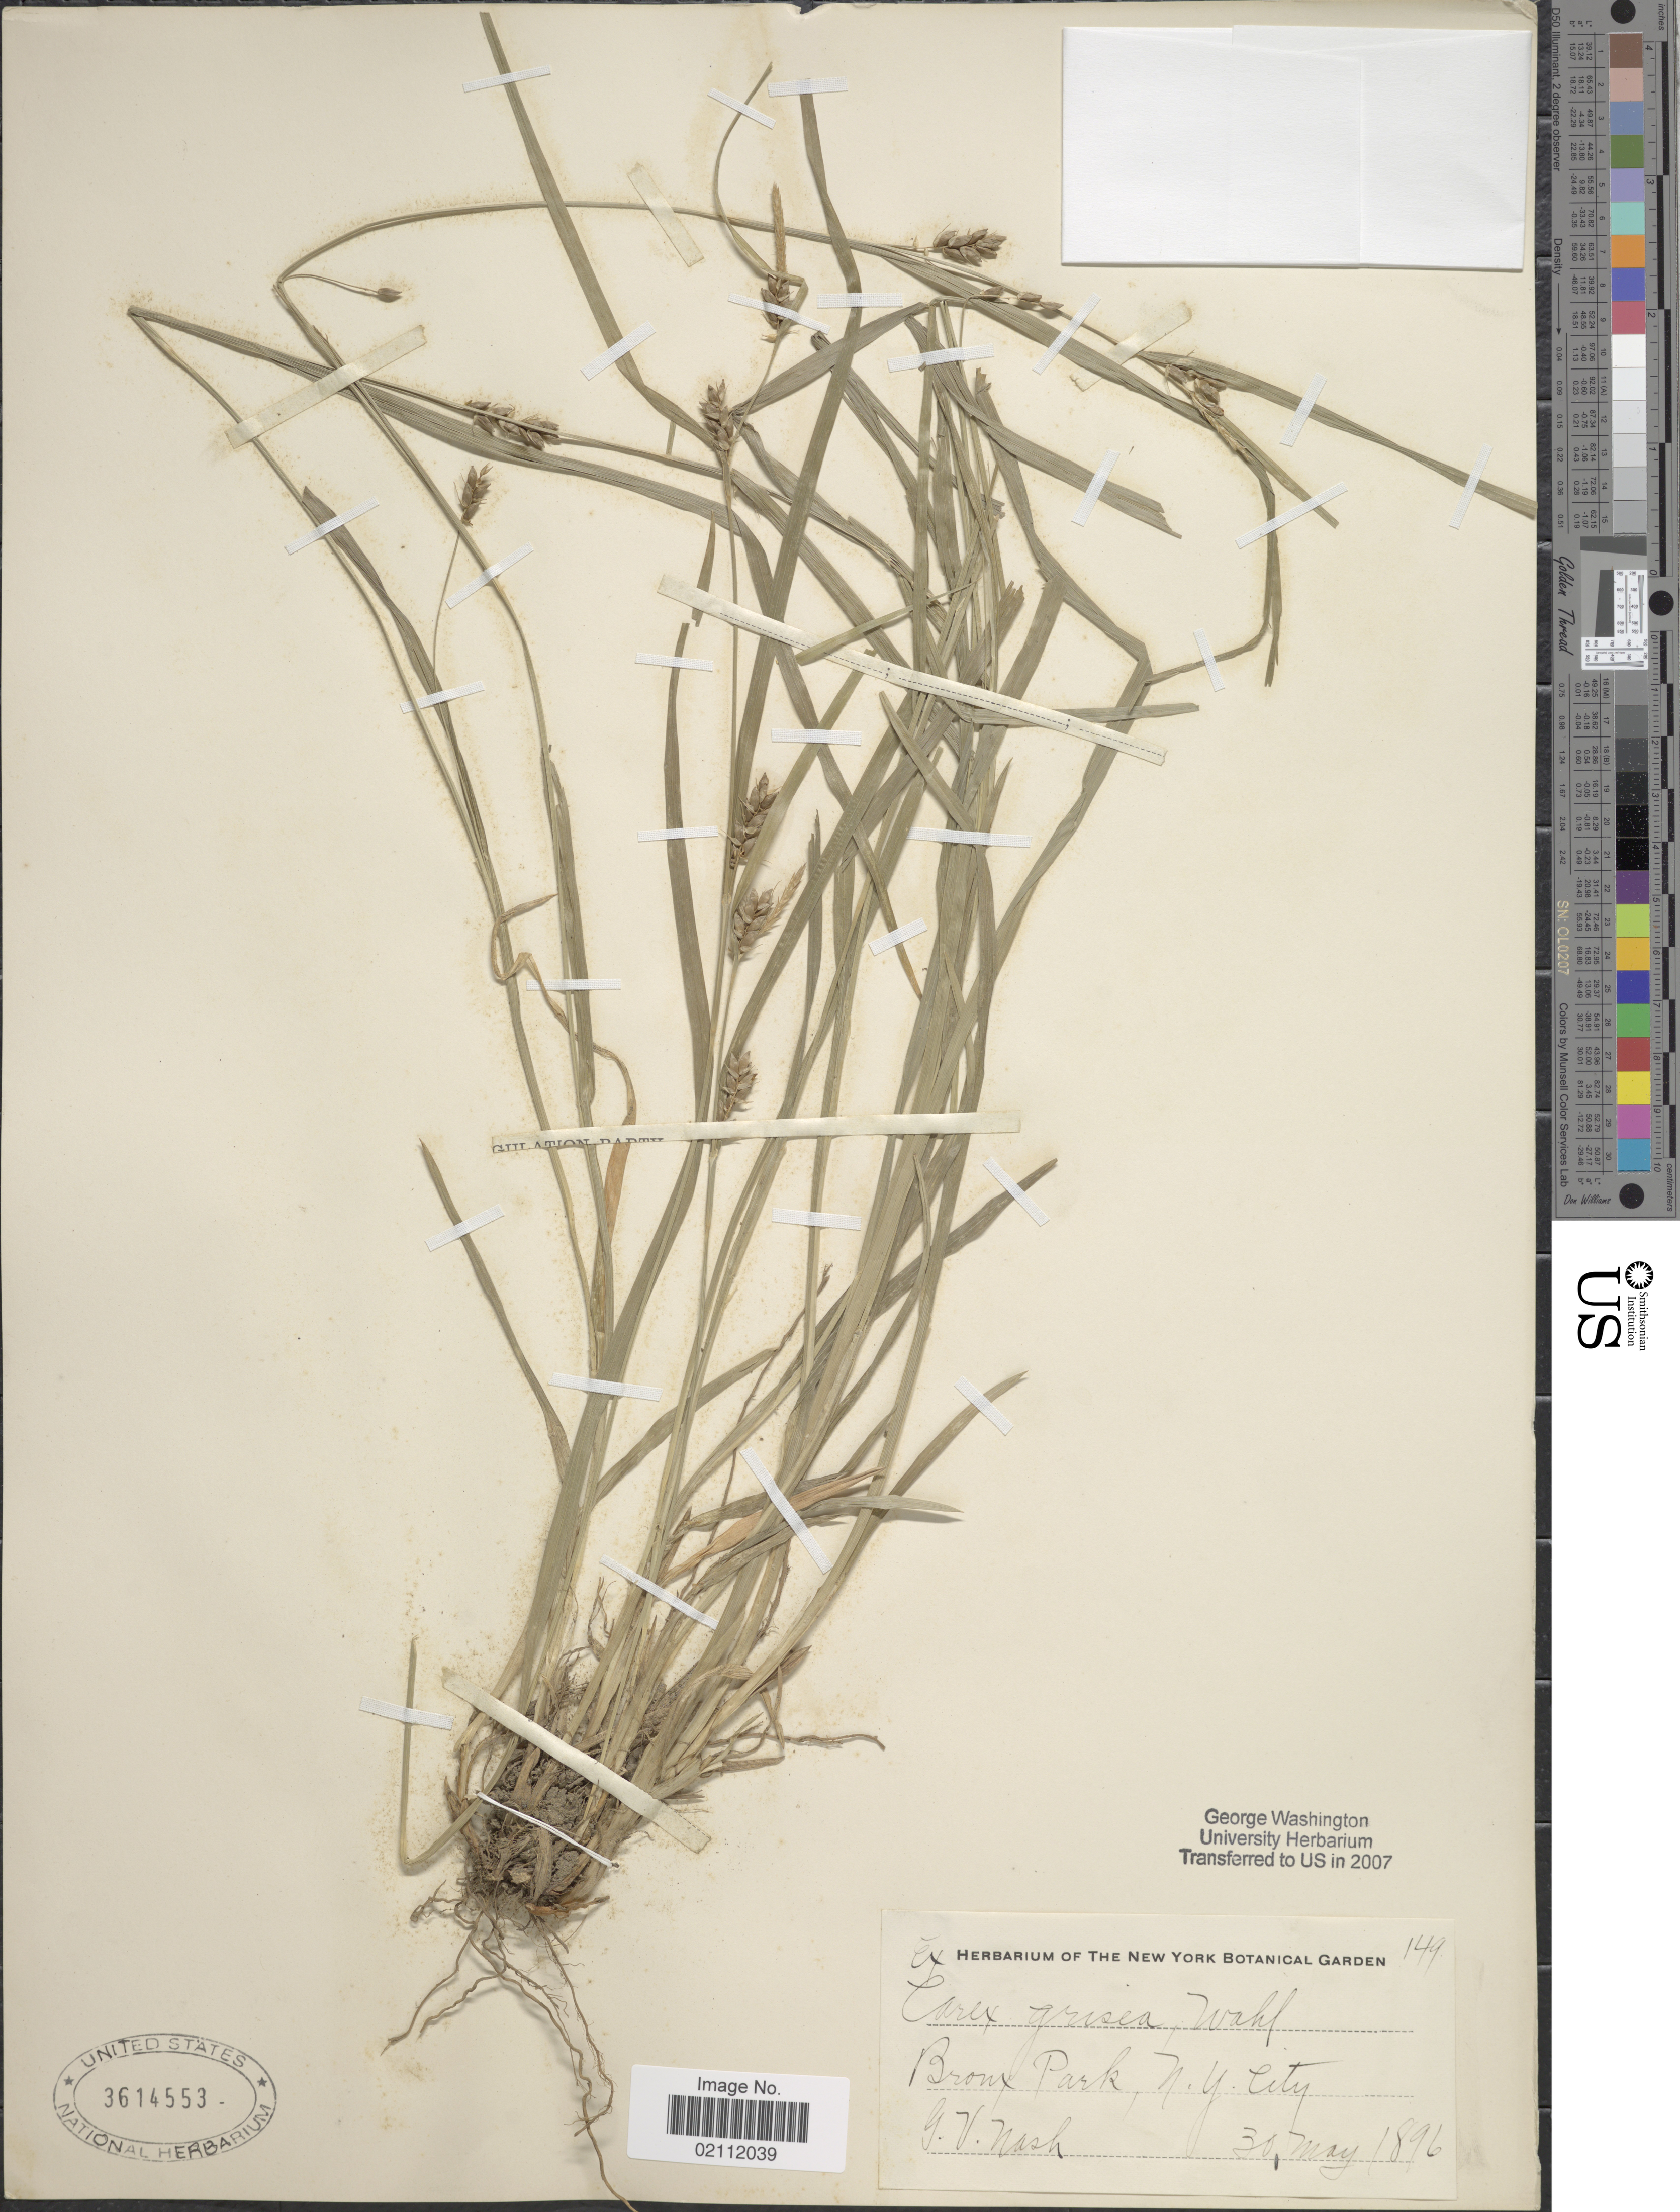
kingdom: Plantae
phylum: Tracheophyta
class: Liliopsida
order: Poales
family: Cyperaceae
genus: Carex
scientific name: Carex grisea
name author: Wahlenb.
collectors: G. V. Nash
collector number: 149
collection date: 1896-05-30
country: United States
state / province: New York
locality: Bronx Park, N. Y. City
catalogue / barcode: US 3614553